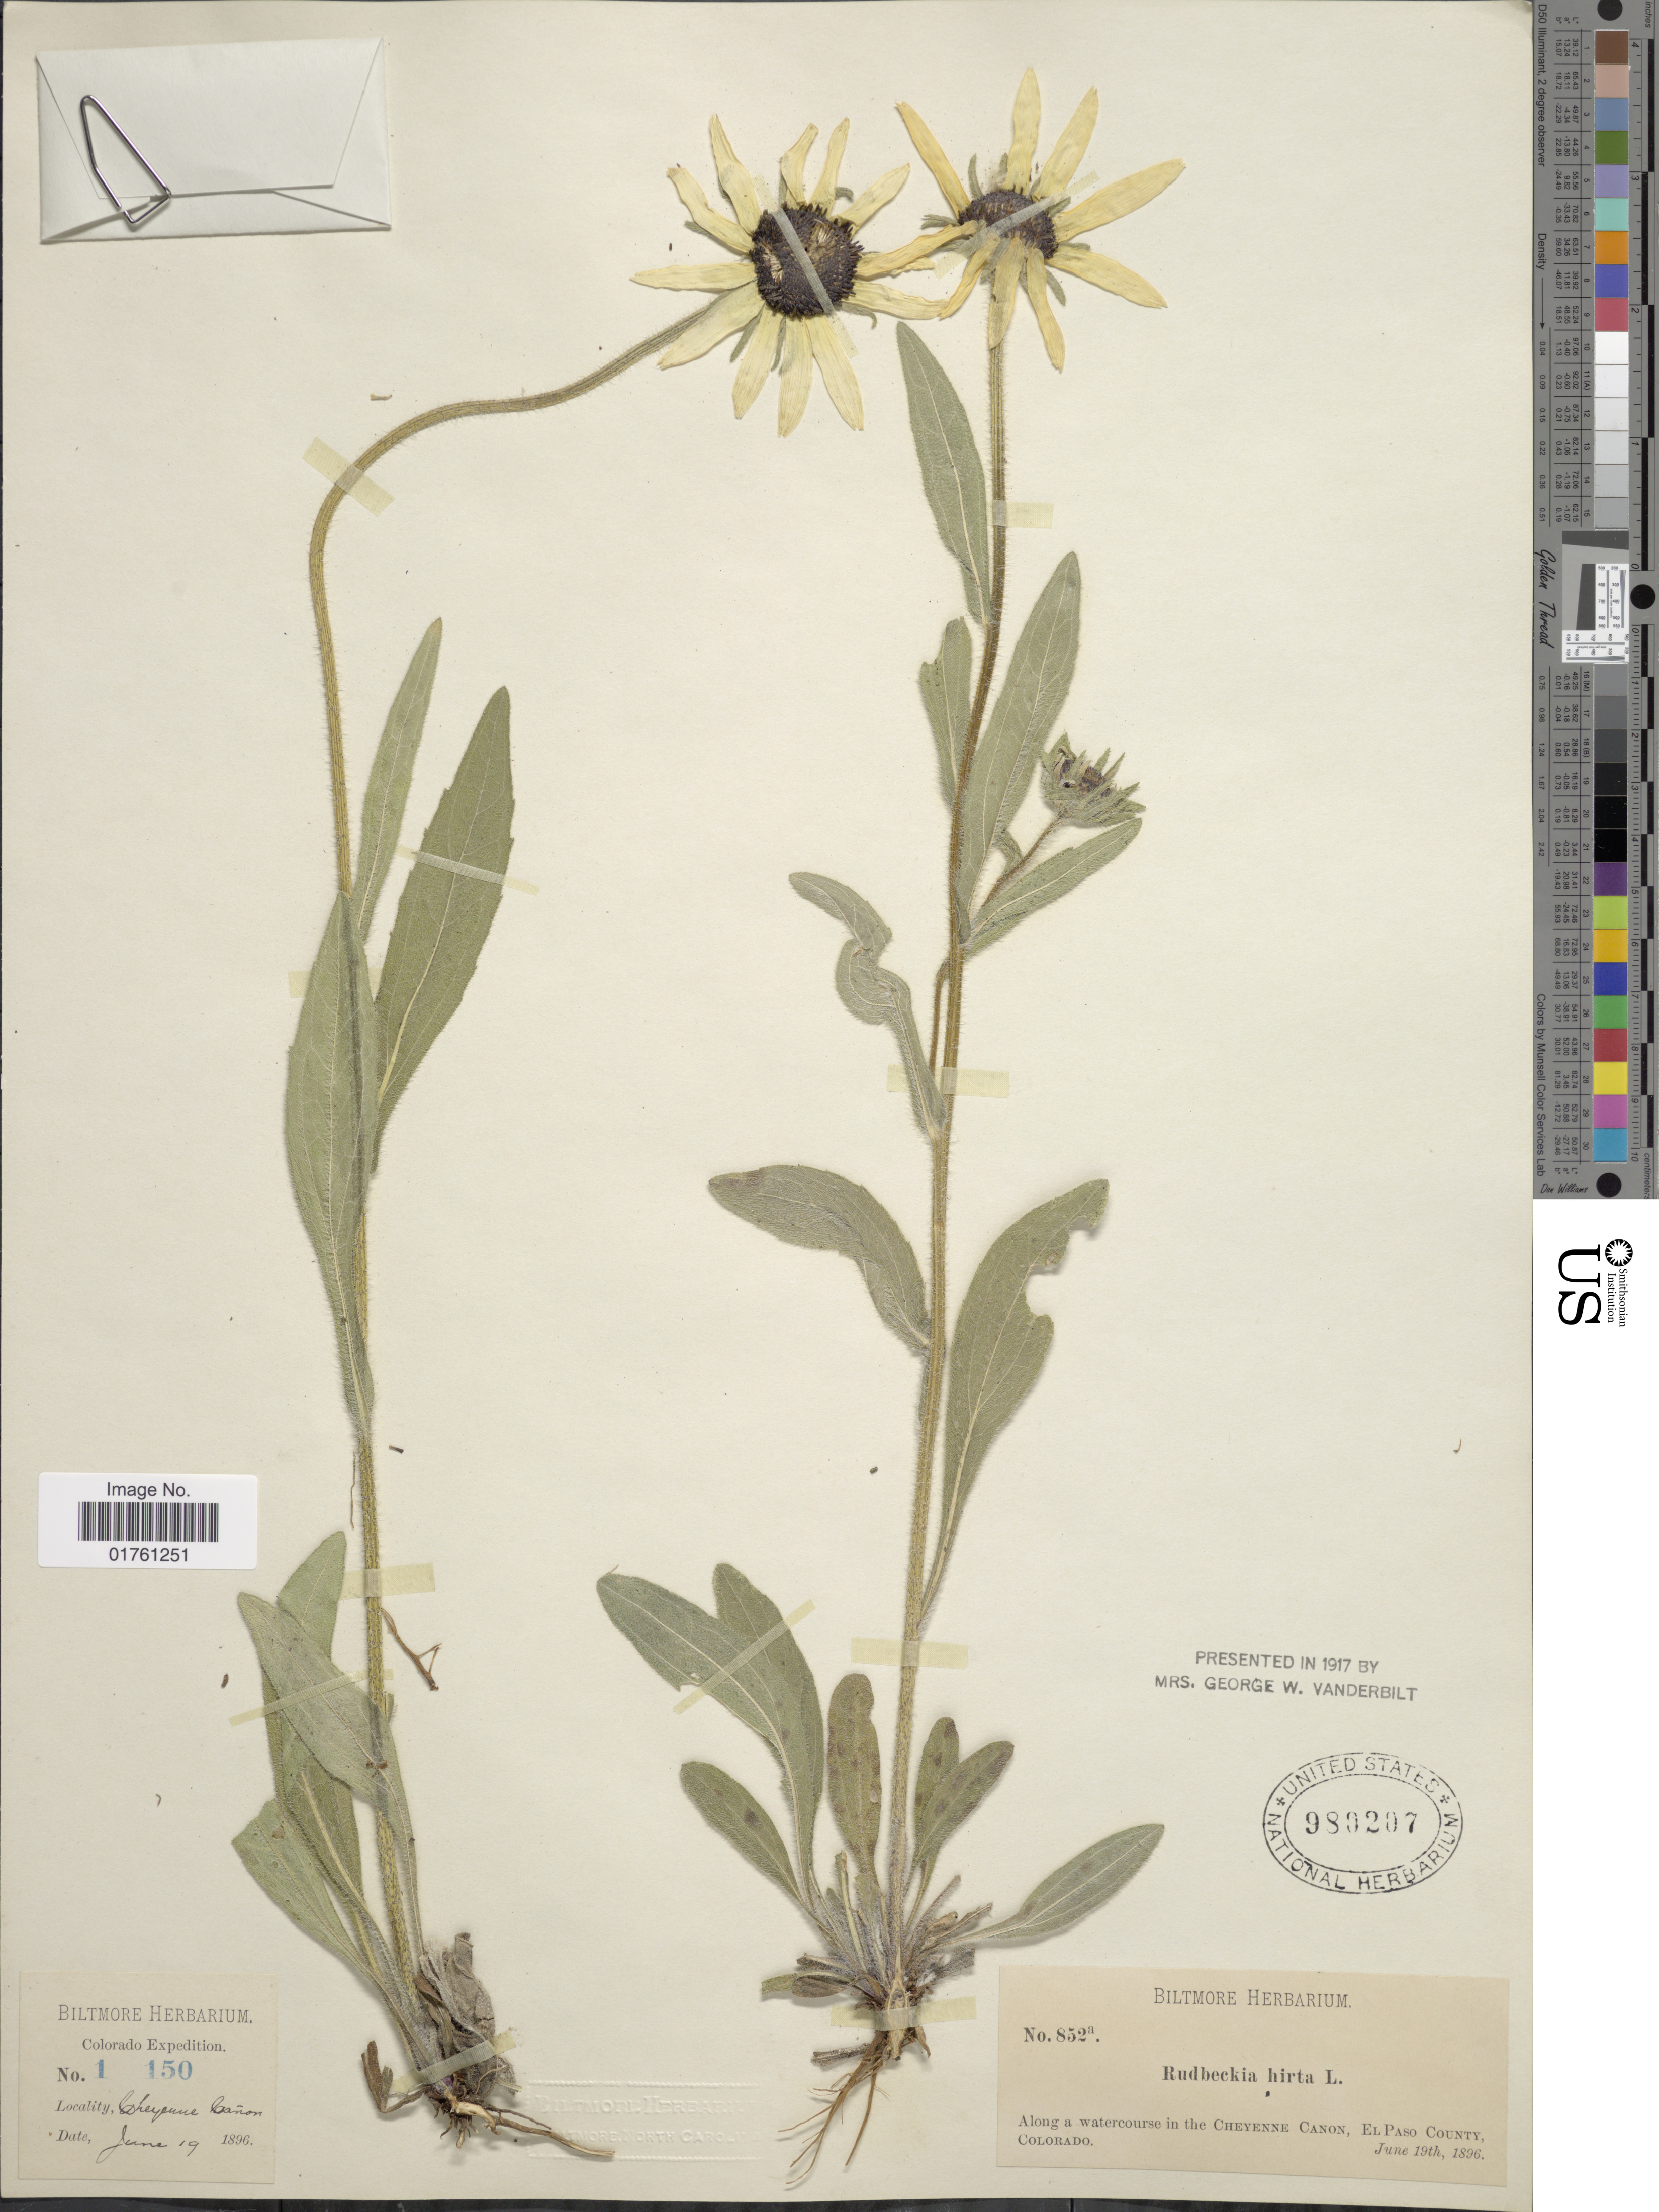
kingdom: Plantae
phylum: Tracheophyta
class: Magnoliopsida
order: Asterales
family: Asteraceae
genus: Rudbeckia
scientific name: Rudbeckia hirta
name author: L.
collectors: ex herb. Biltmore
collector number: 852a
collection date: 1896-06-19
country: United States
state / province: Colorado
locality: Along a watercourse in the Cheyenne Canon, El Paso County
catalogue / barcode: US 980207